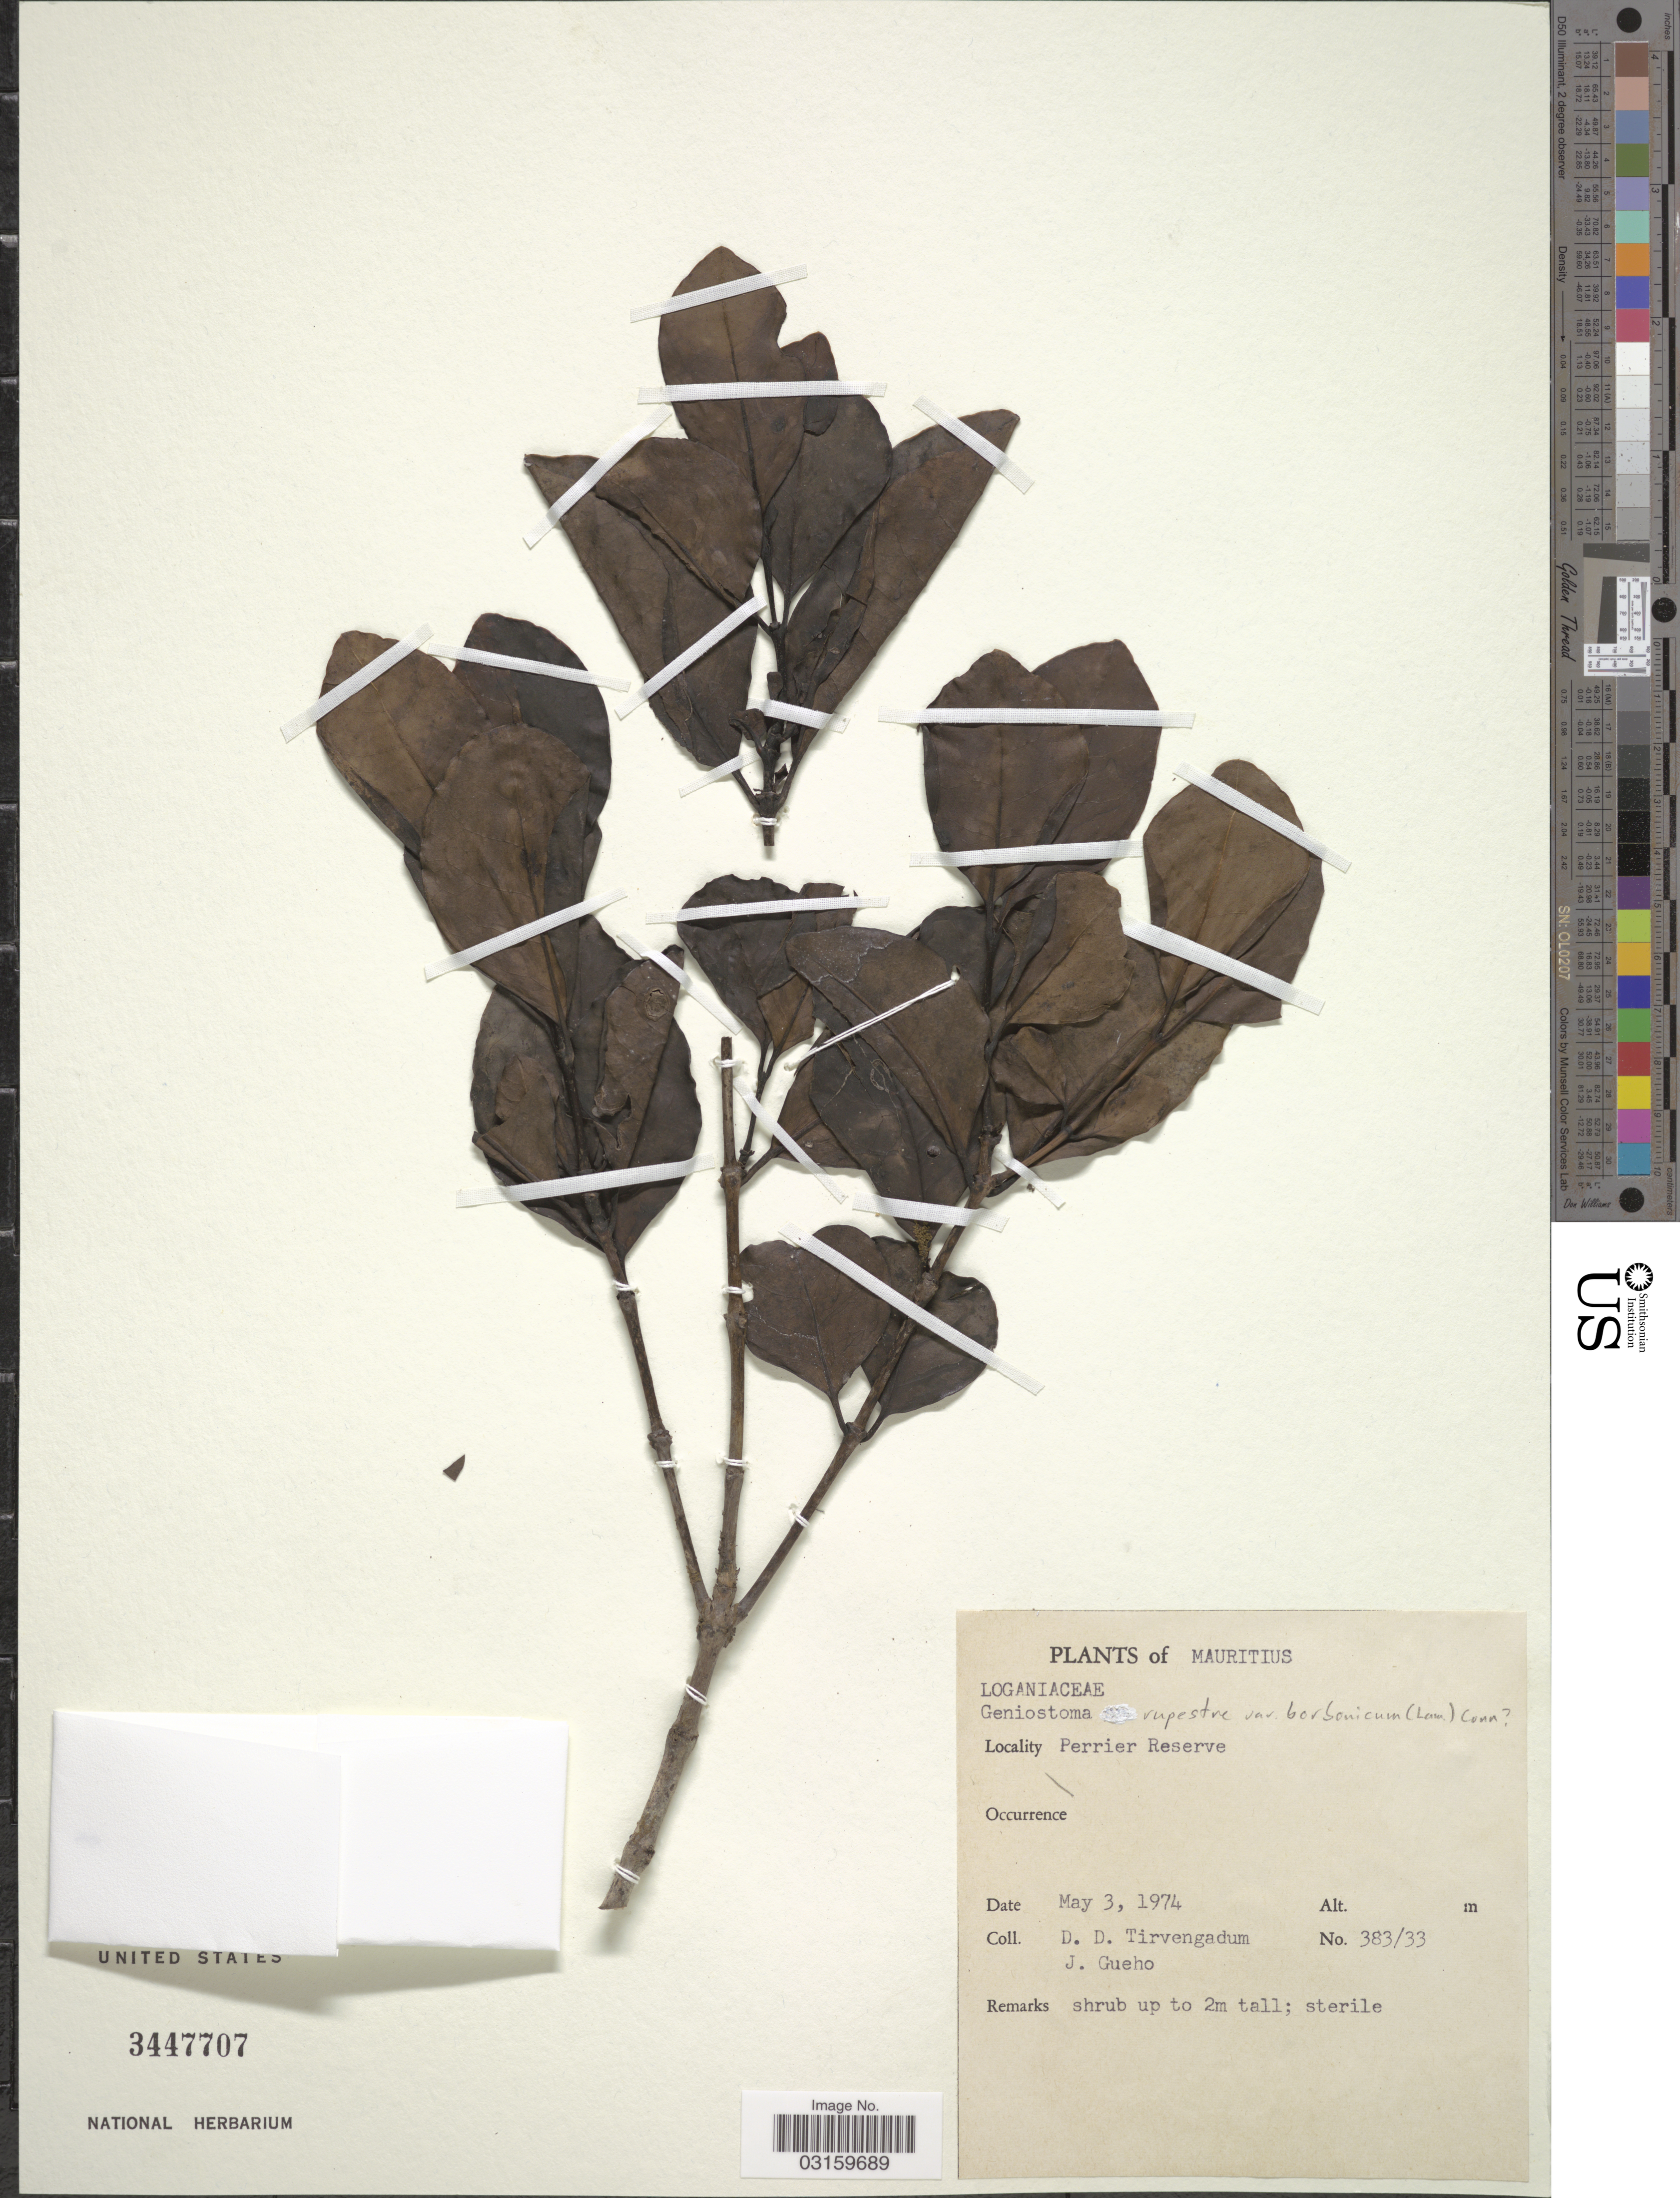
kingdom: Plantae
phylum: Tracheophyta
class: Magnoliopsida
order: Gentianales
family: Loganiaceae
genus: Geniostoma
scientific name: Geniostoma rupestre var. borbonicum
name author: (Lam.) B.J. Conn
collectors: D. Tirvengadum & J. Guého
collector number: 383/33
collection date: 1974-05-03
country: Mauritius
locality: Perrier Reserve.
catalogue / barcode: US 3447707